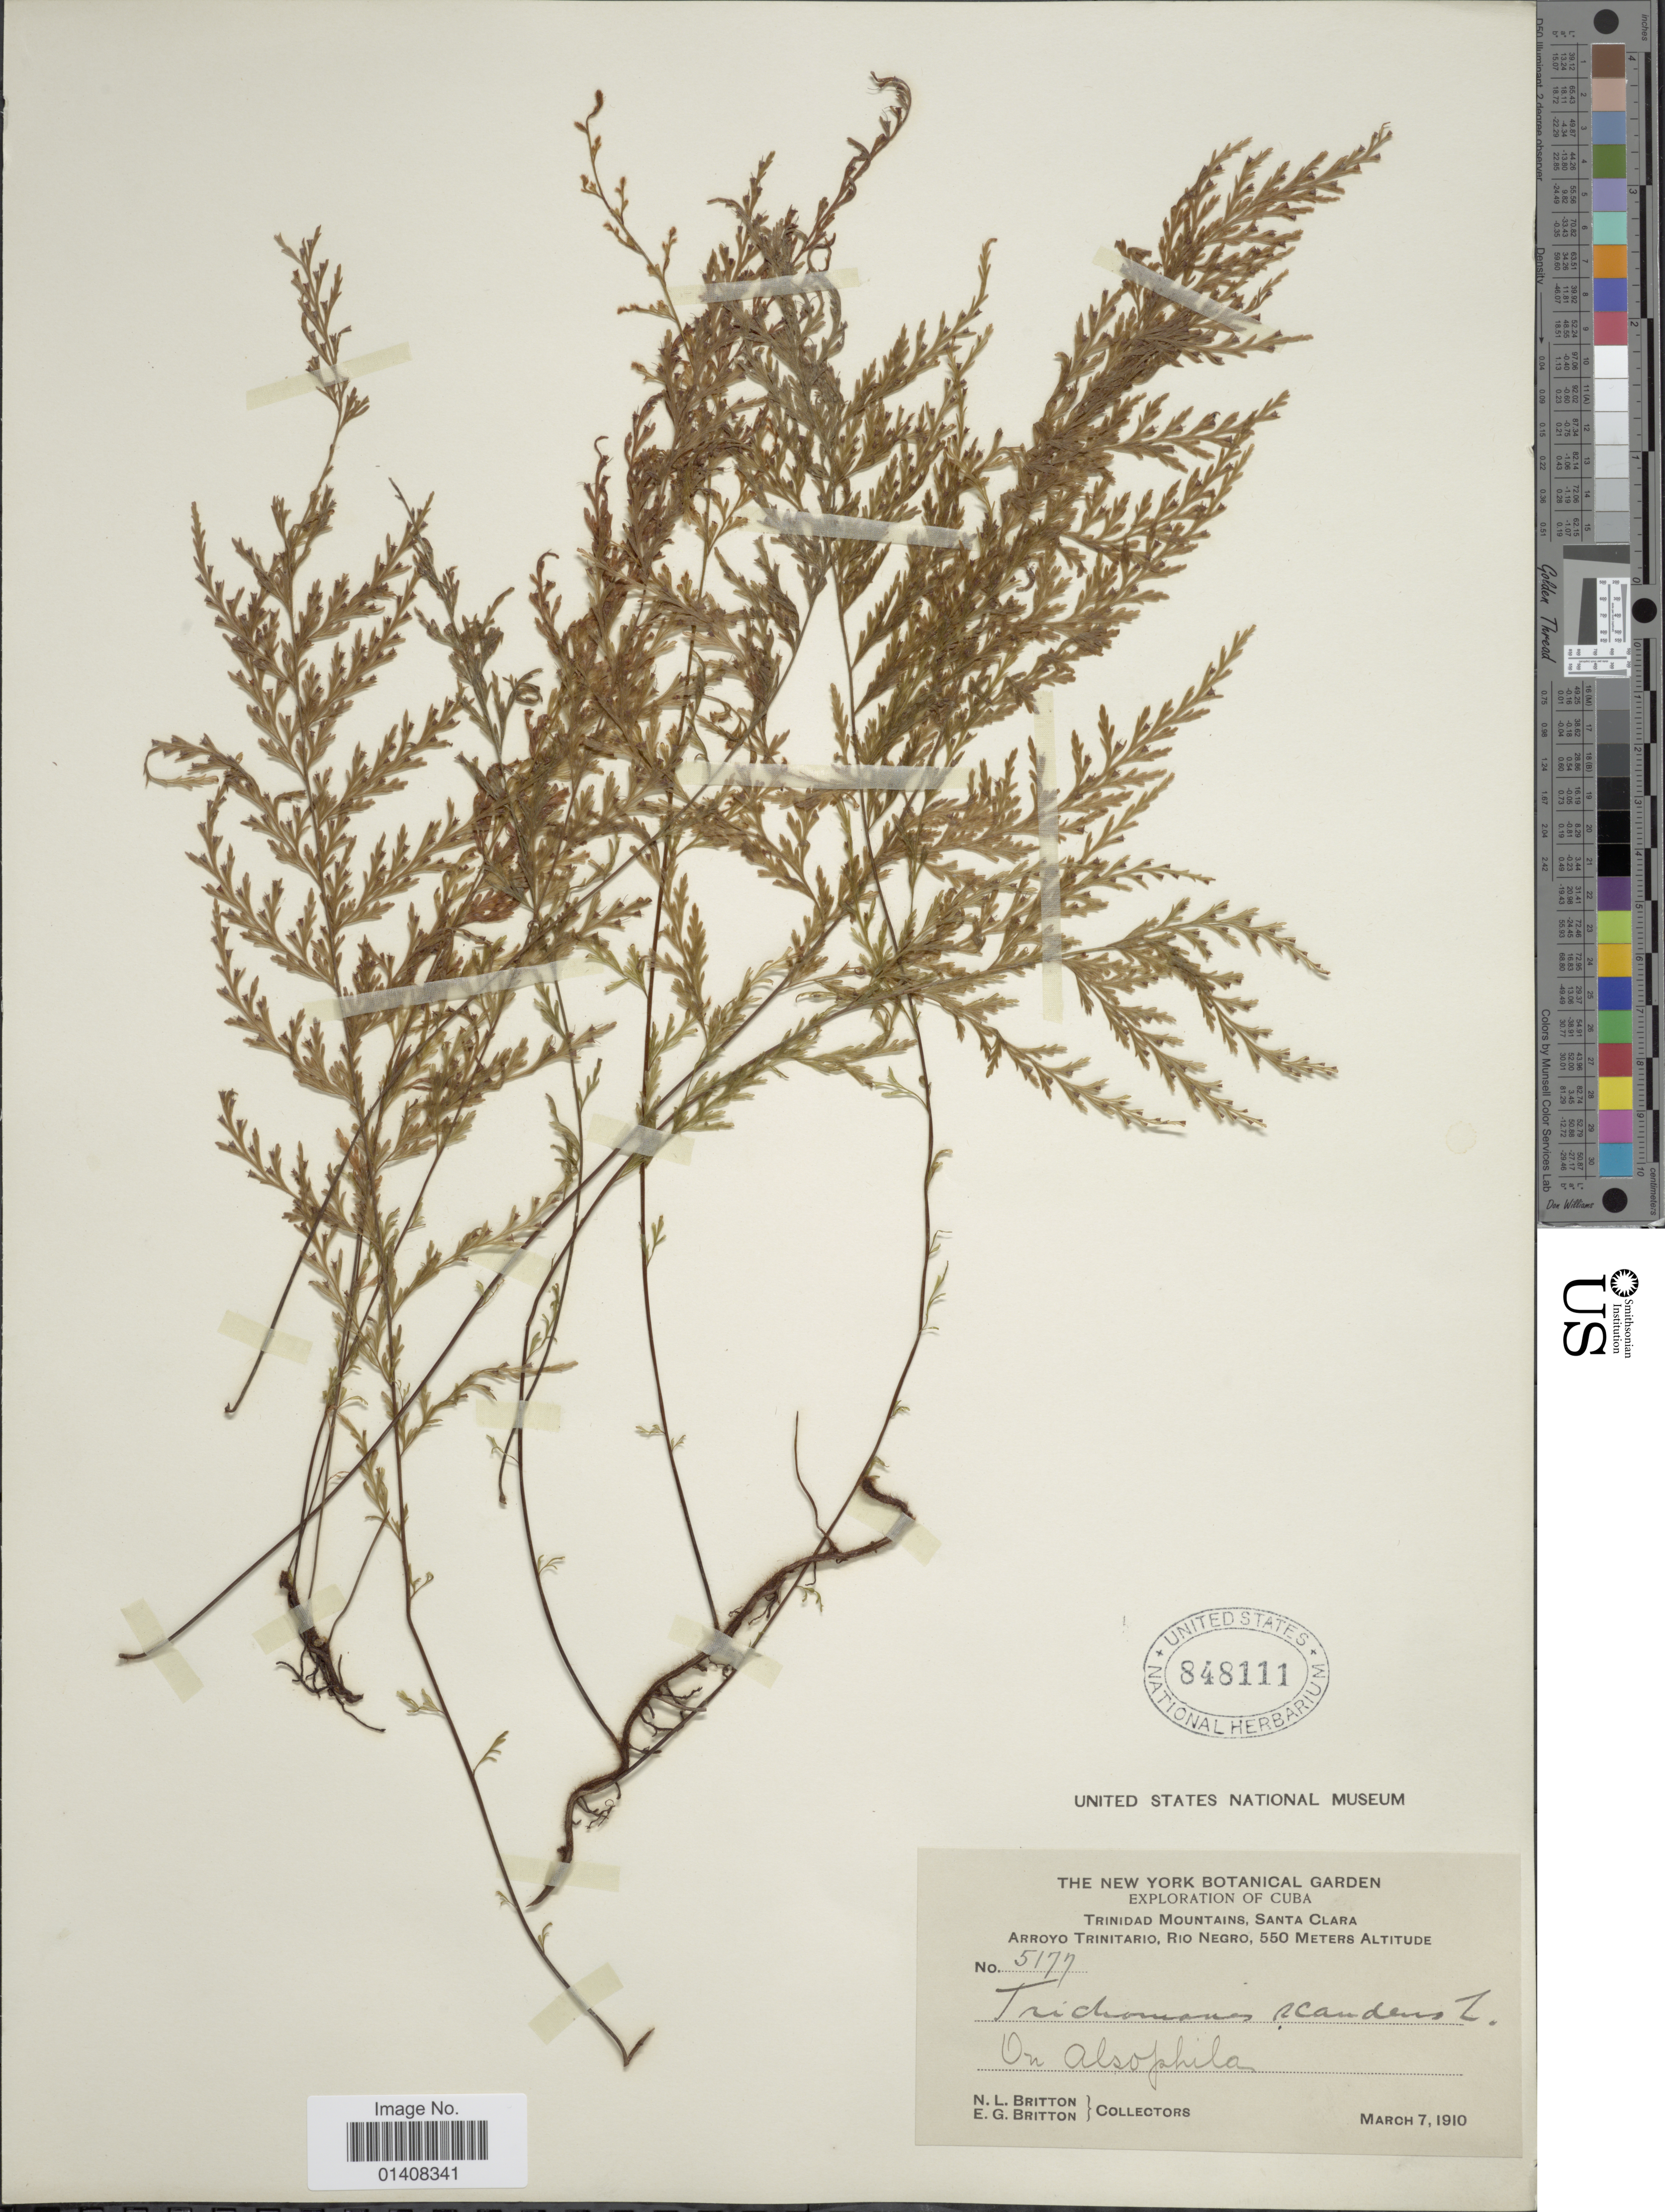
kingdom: Plantae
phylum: Tracheophyta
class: Polypodiopsida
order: Hymenophyllales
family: Hymenophyllaceae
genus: Trichomanes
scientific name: Trichomanes scandens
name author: L.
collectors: N. Britton & E. G. Britton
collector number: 5177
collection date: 1910-03-07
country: Cuba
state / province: Las Villas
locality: Trinidad mountains, Santa Clara Arroyo Trinitario, Rio Negro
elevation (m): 550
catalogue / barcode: US 848111